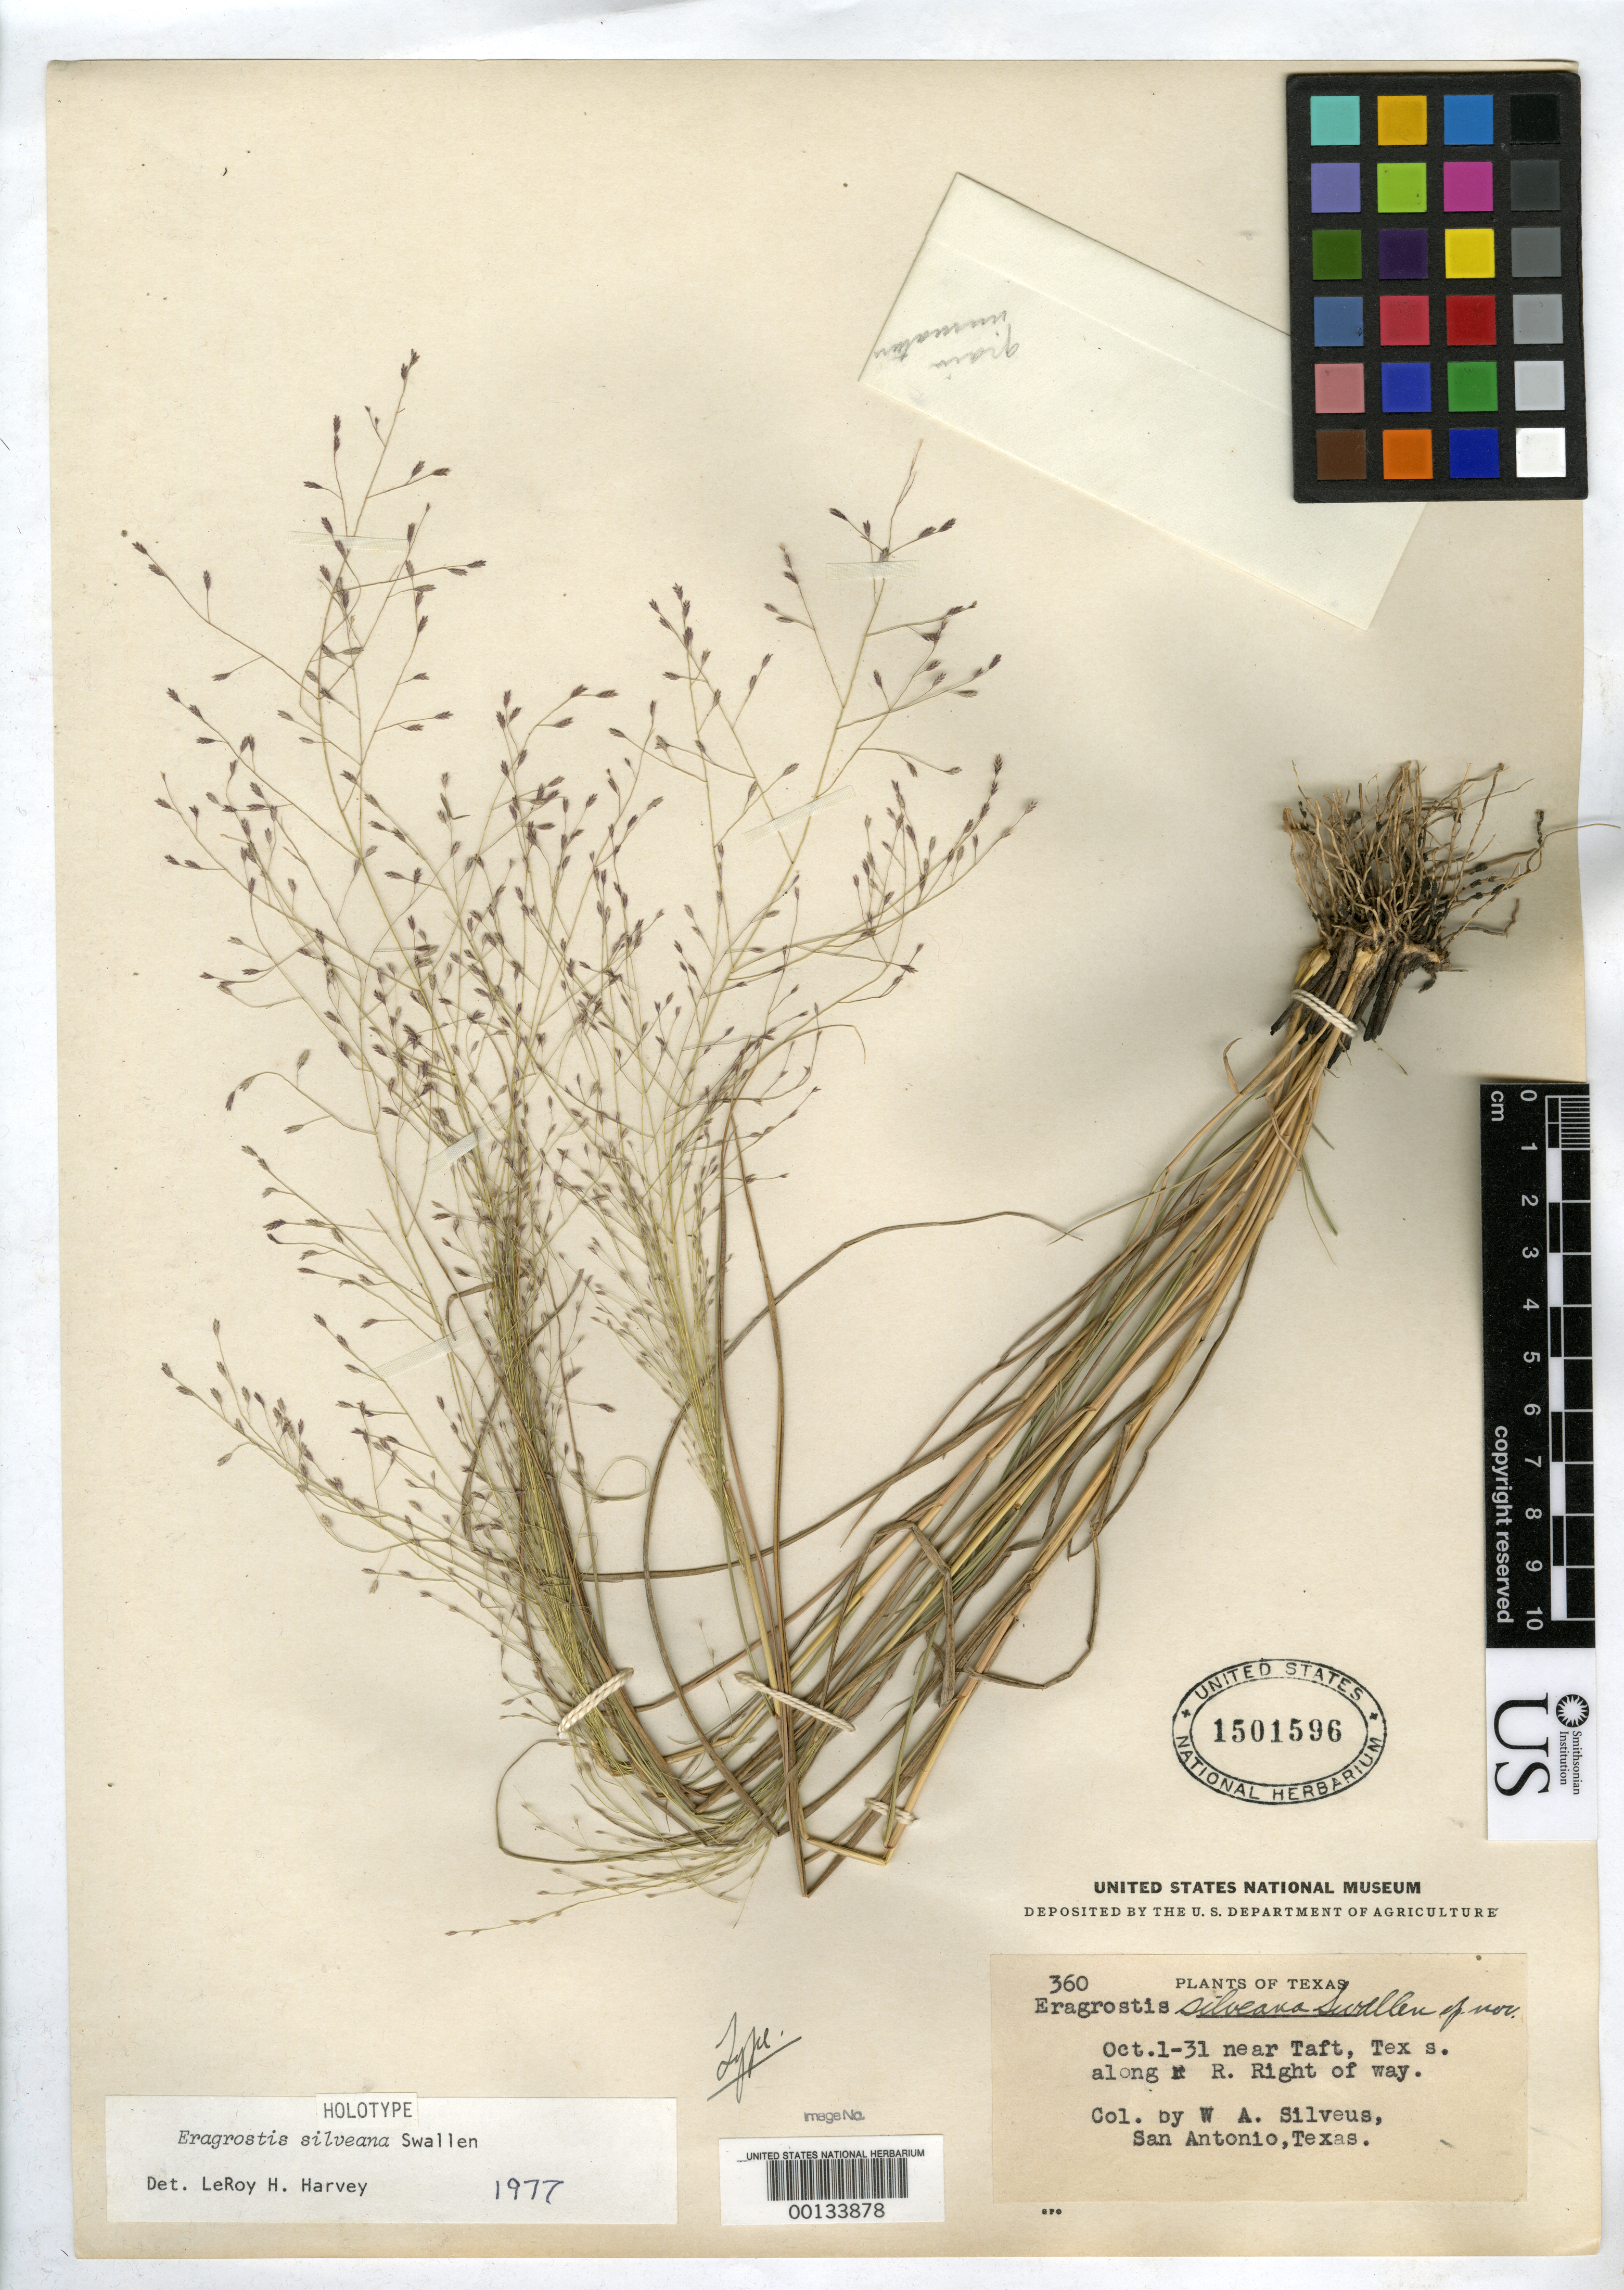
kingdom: Plantae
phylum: Tracheophyta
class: Liliopsida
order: Poales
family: Poaceae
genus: Eragrostis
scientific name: Eragrostis silveana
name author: Swallen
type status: Holotype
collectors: W. Silveus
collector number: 360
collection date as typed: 01 Oct 1931 to 31 Oct 1931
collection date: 1931-10-01/1931-10-31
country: United States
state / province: Texas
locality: San Antonio, near Taft, Texas S along R.R. right of way.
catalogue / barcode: US 1501596